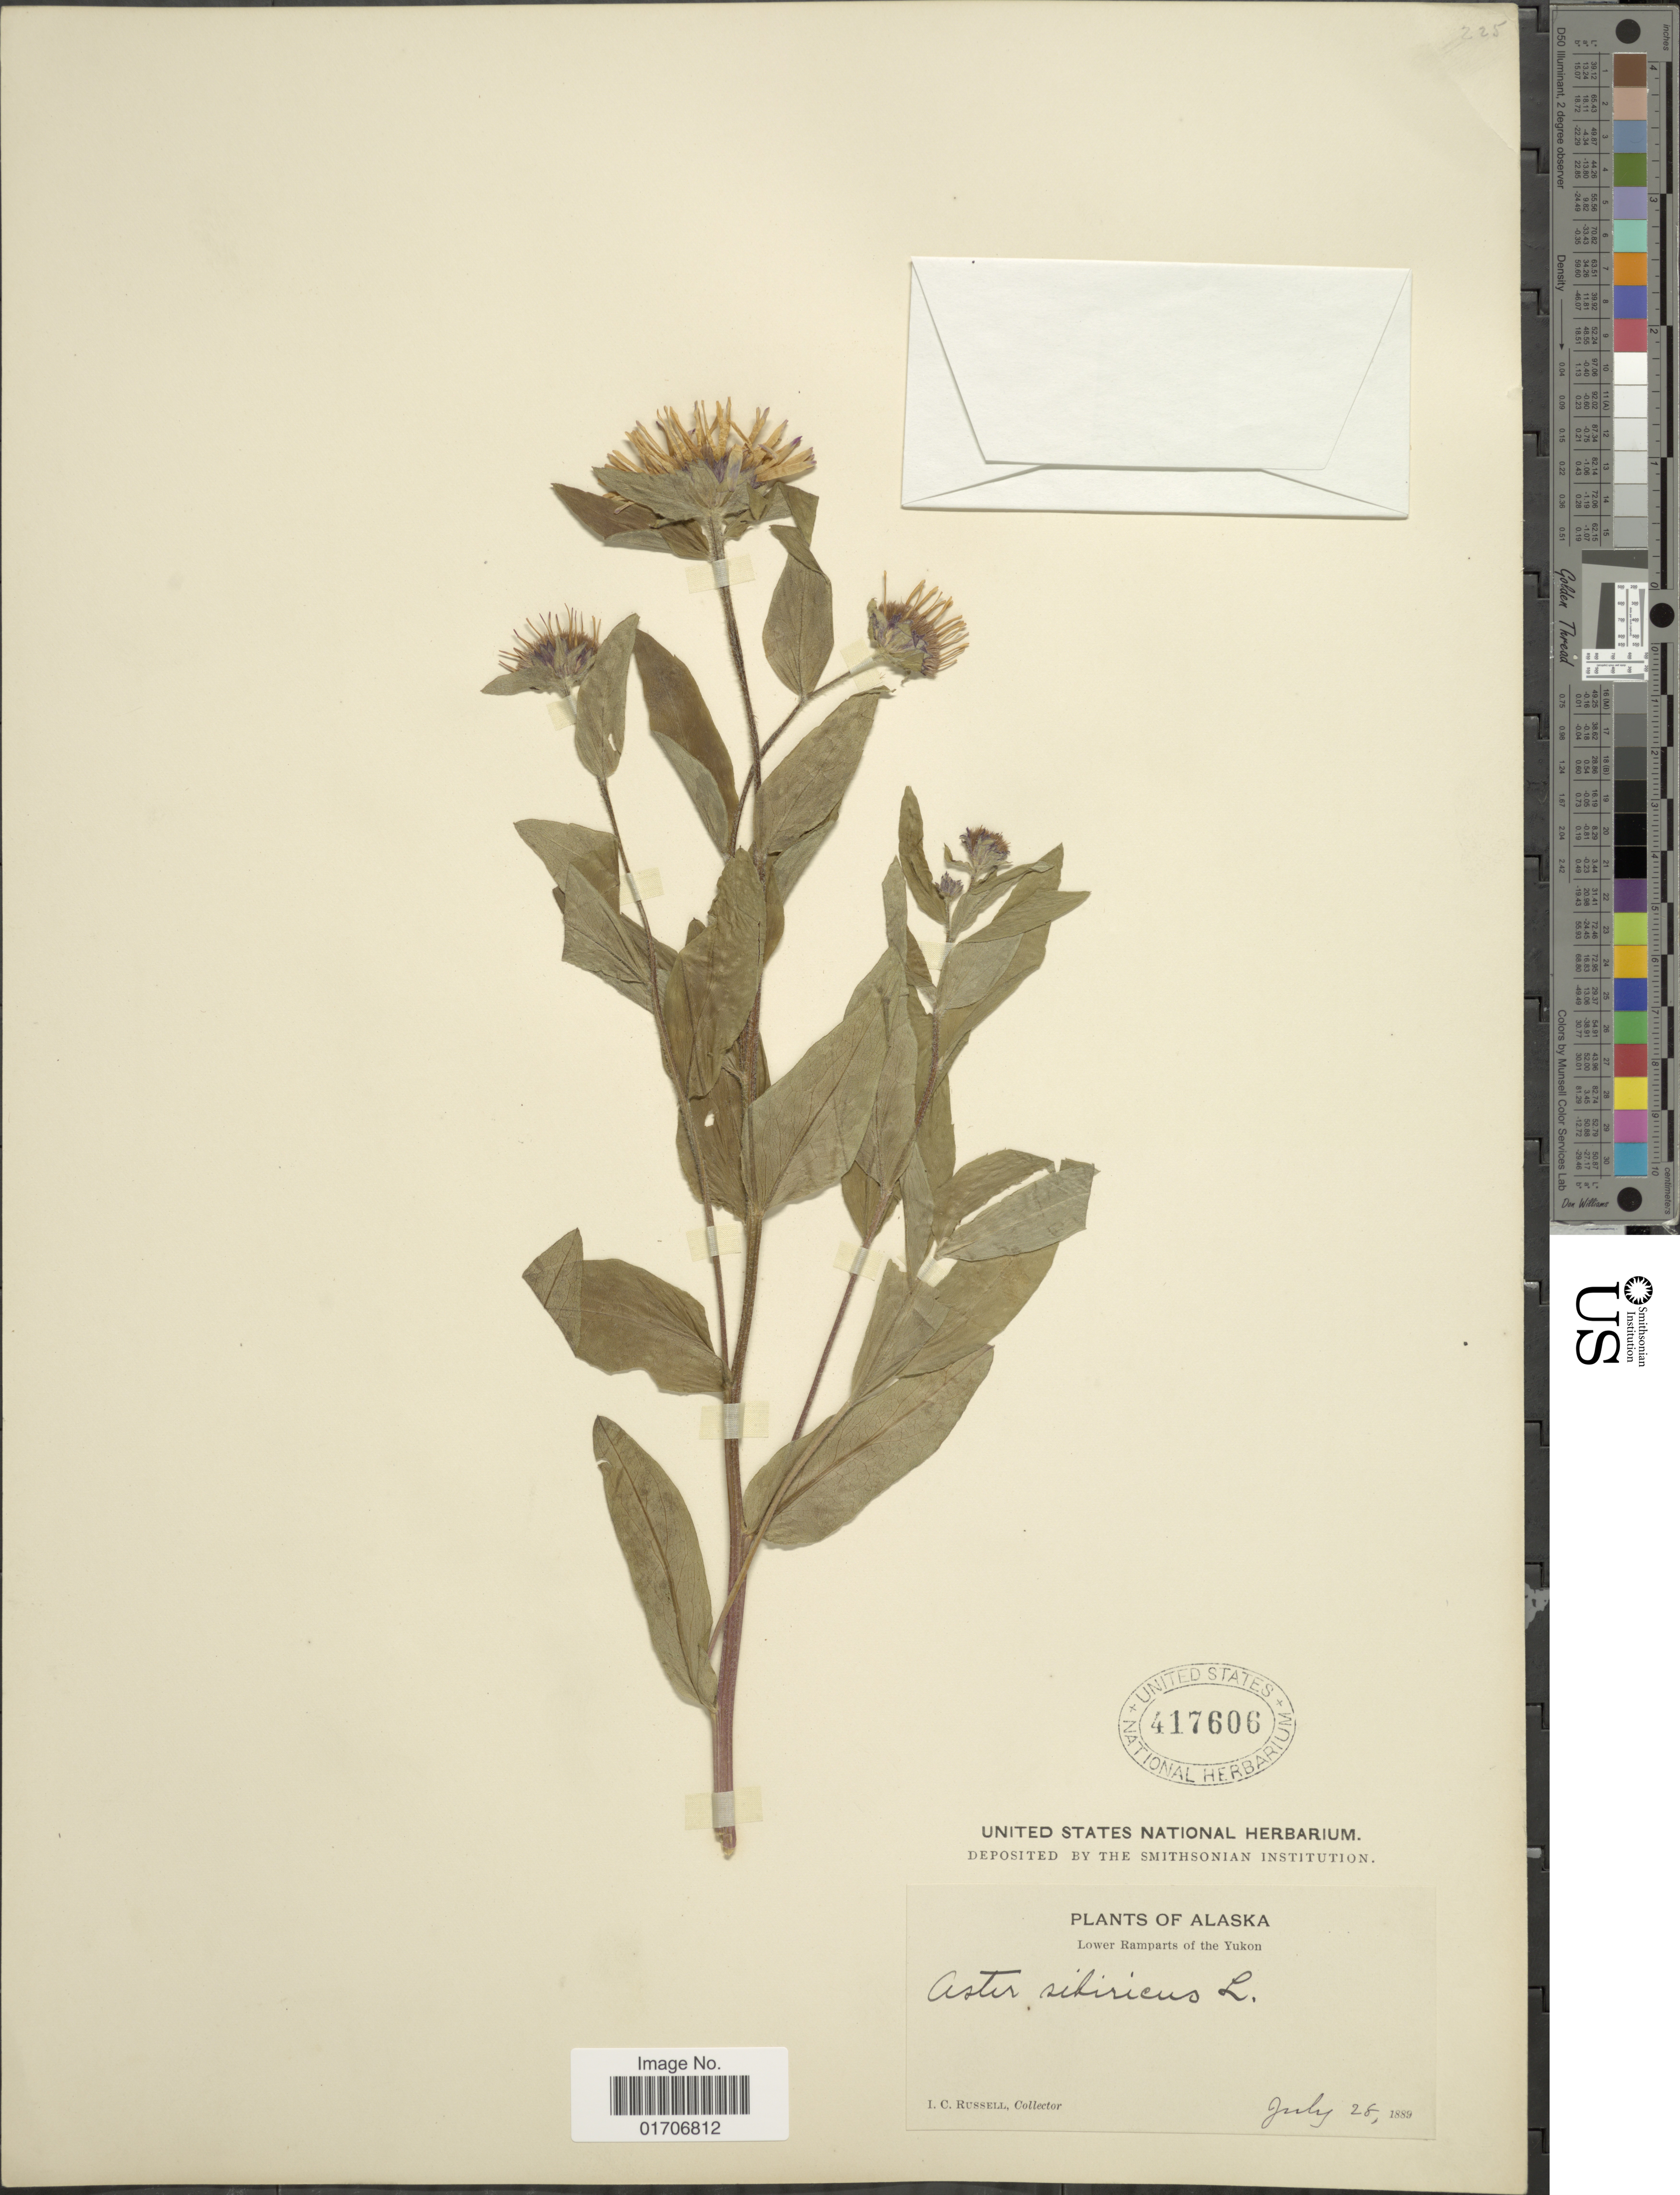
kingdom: Plantae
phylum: Tracheophyta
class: Magnoliopsida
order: Asterales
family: Asteraceae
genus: Eurybia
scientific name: Eurybia sibirica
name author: (L.) G.L. Nesom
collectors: I. C. Russell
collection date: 1889-07-28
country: United States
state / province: Alaska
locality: Lower Ramparts of the Yukon.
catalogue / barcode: US 417606